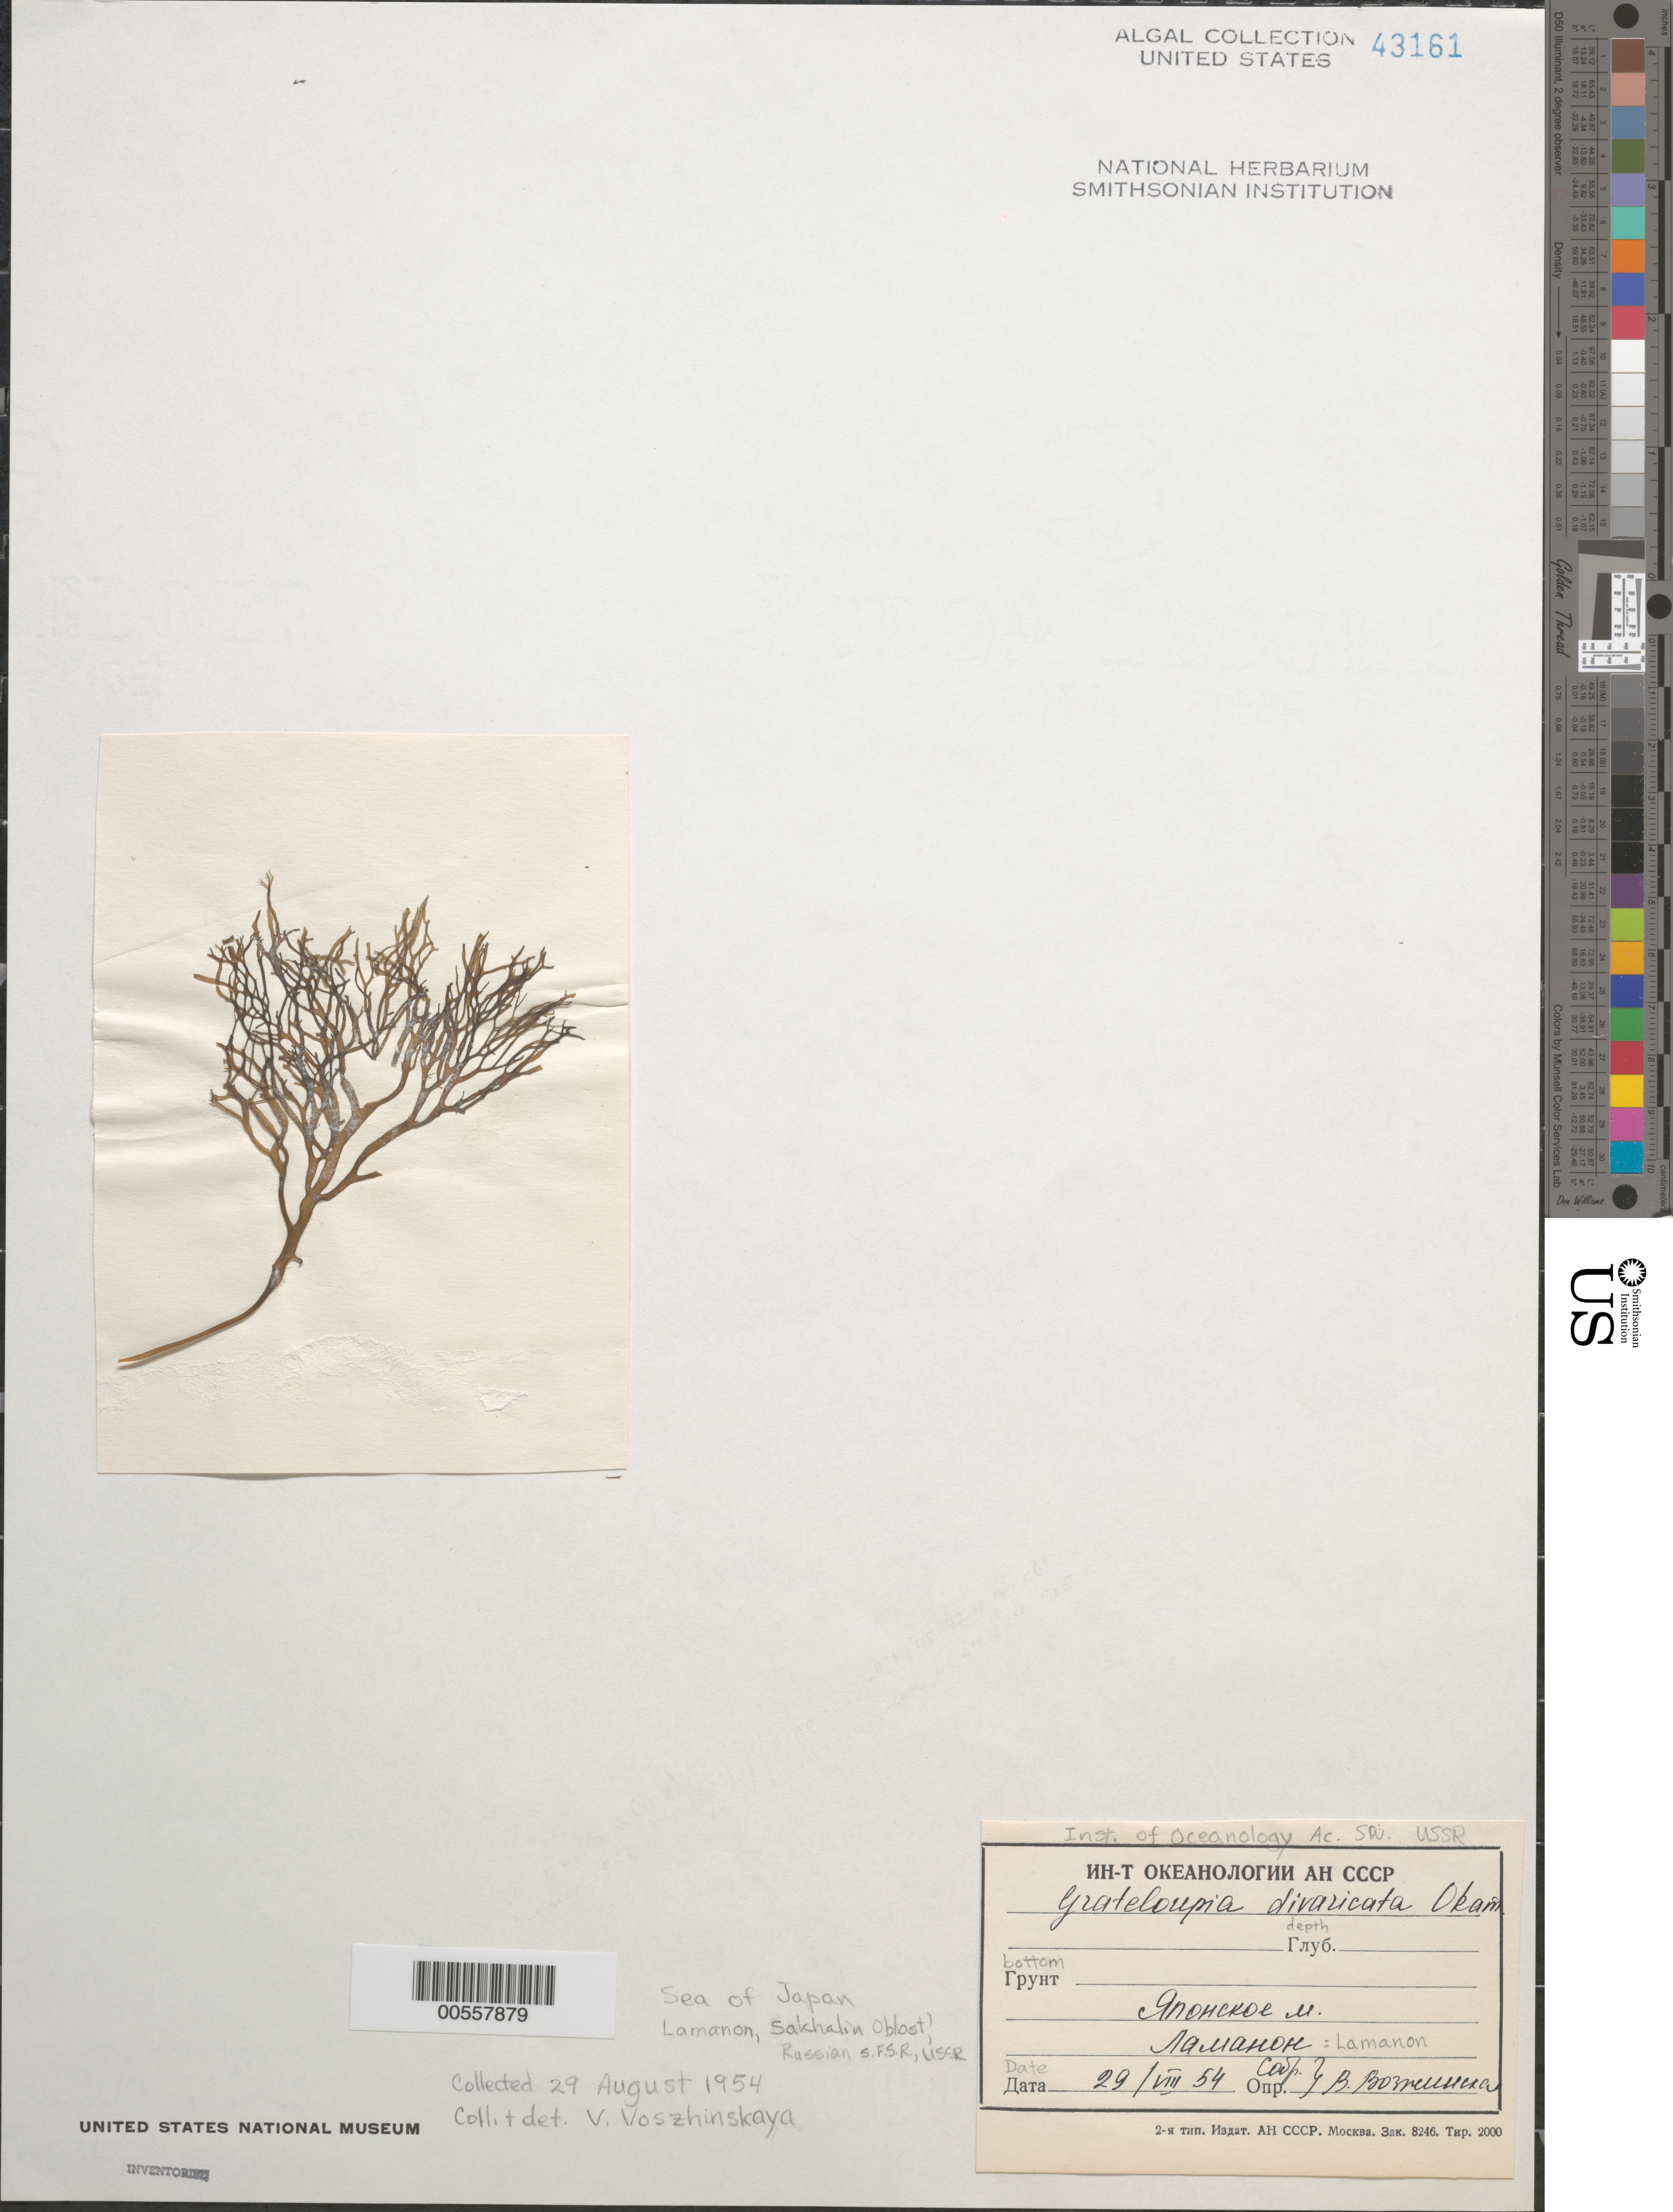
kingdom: Plantae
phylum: Rhodophyta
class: Florideophyceae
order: Halymeniales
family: Halymeniaceae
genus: Grateloupia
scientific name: Grateloupia divaricata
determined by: Vozzhinskaya, V.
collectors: V. Vozzhinskaya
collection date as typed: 29 Aug 1954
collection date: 1954-08-29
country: Russian Federation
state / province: Sakhalin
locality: Sea of Japan, Lamanon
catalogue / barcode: US 43161